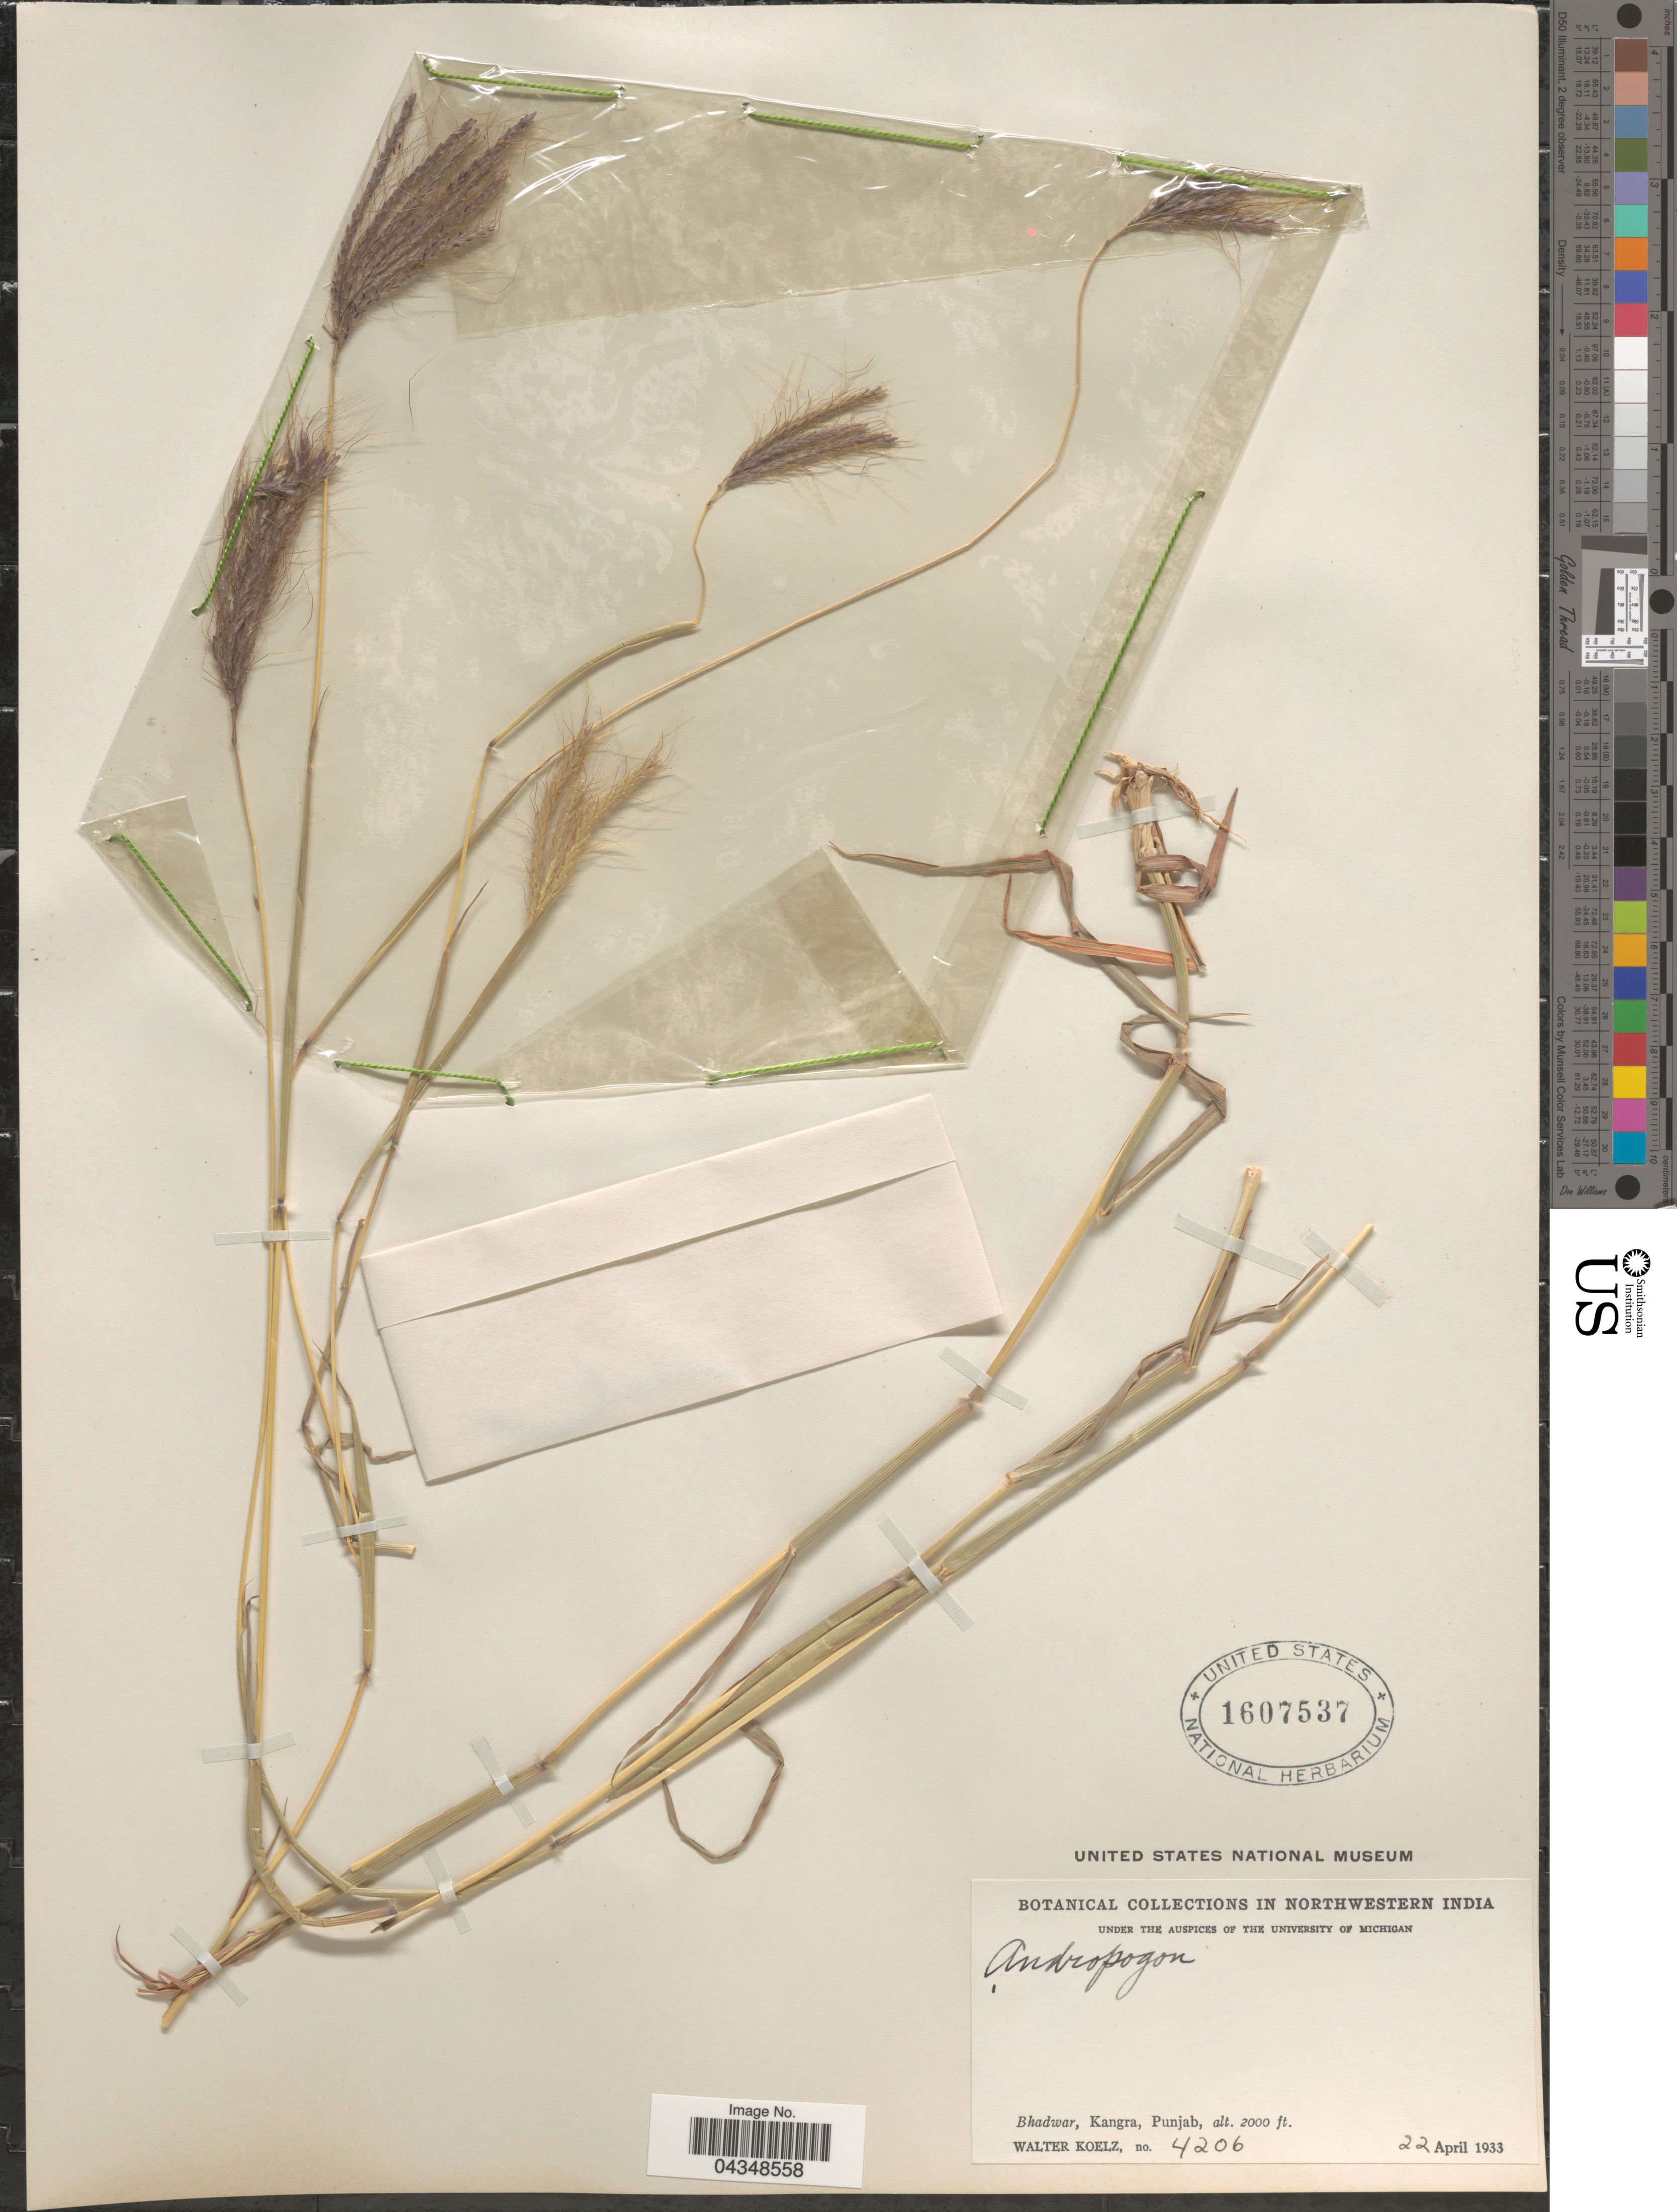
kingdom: Plantae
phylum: Tracheophyta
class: Liliopsida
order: Poales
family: Poaceae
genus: Bothriochloa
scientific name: Bothriochloa bladhii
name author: (Retz.) S.T. Blake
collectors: W. N. Koelz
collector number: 4206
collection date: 1933-04-22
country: India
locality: Northwestern India. Bhadwar, Kangra.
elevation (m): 610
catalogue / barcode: US 1607537